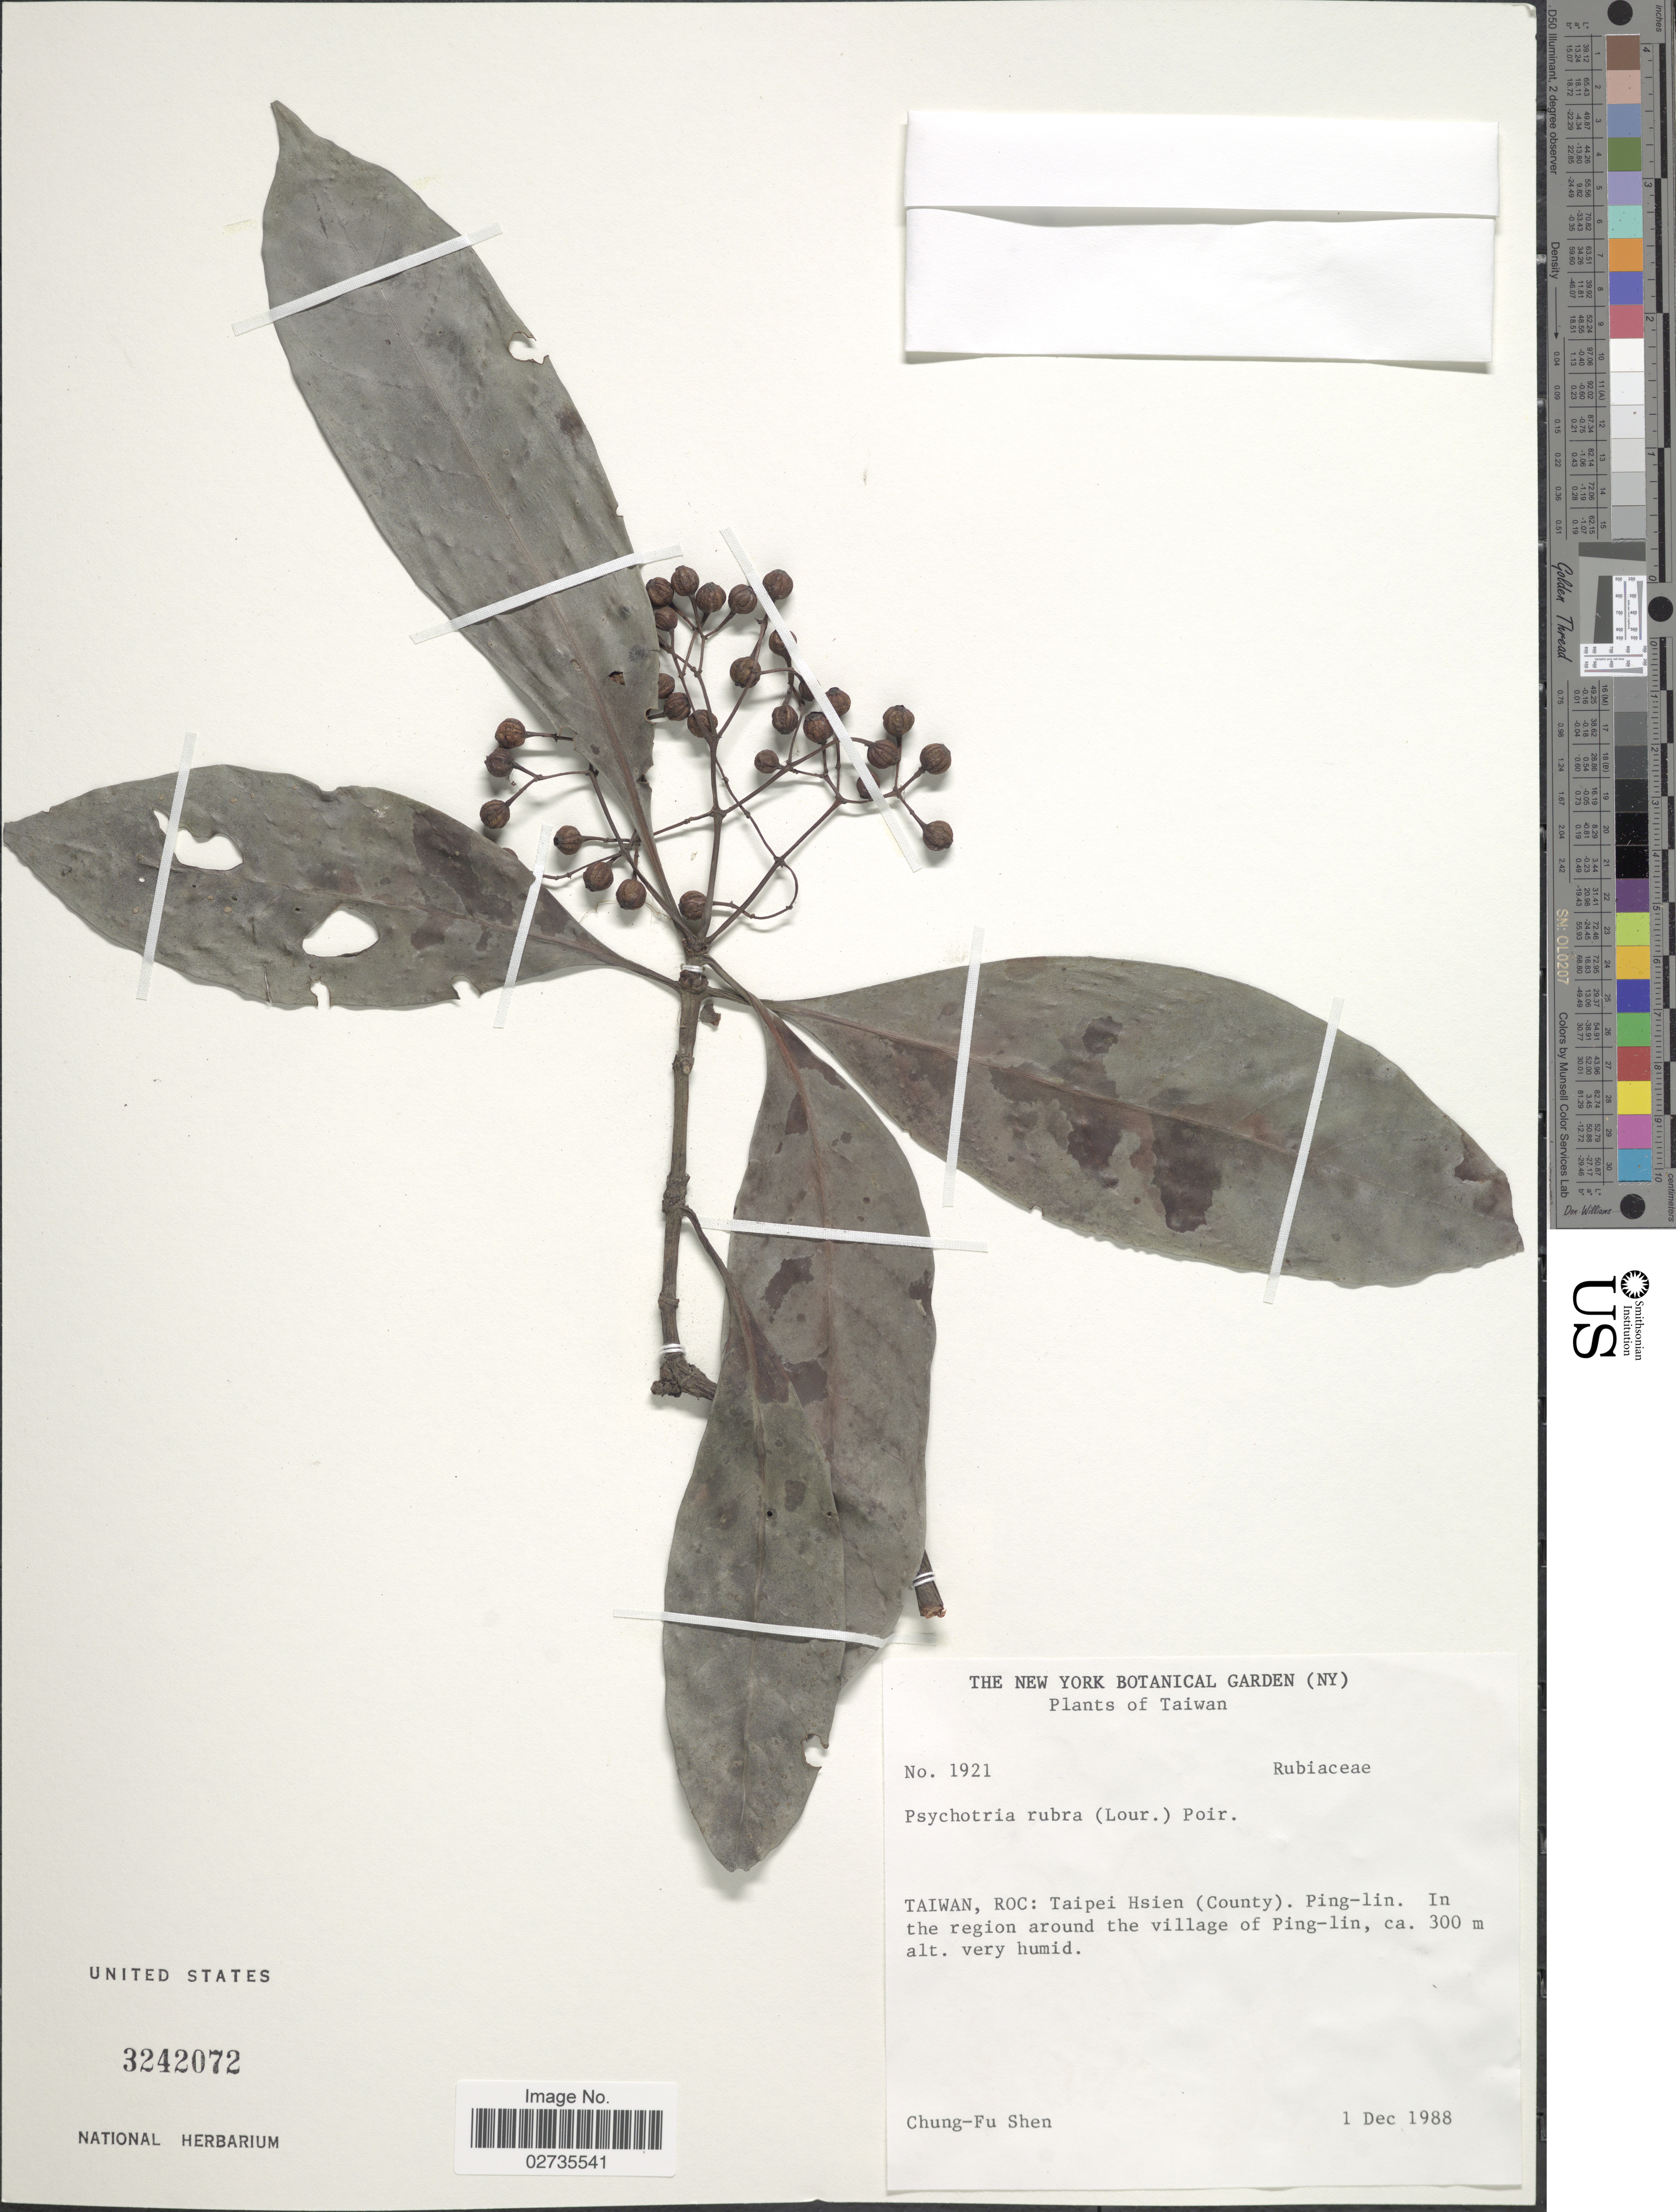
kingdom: Plantae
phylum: Tracheophyta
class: Magnoliopsida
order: Gentianales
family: Rubiaceae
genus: Psychotria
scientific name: Psychotria rubra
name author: (Lour.) Poir.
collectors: C. Shen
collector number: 1921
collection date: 1988-12-01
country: Taiwan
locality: ROC: Taipei Hsien (County). Ping-lin. In the region around the village of Ping-lin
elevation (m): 300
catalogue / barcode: US 3242072